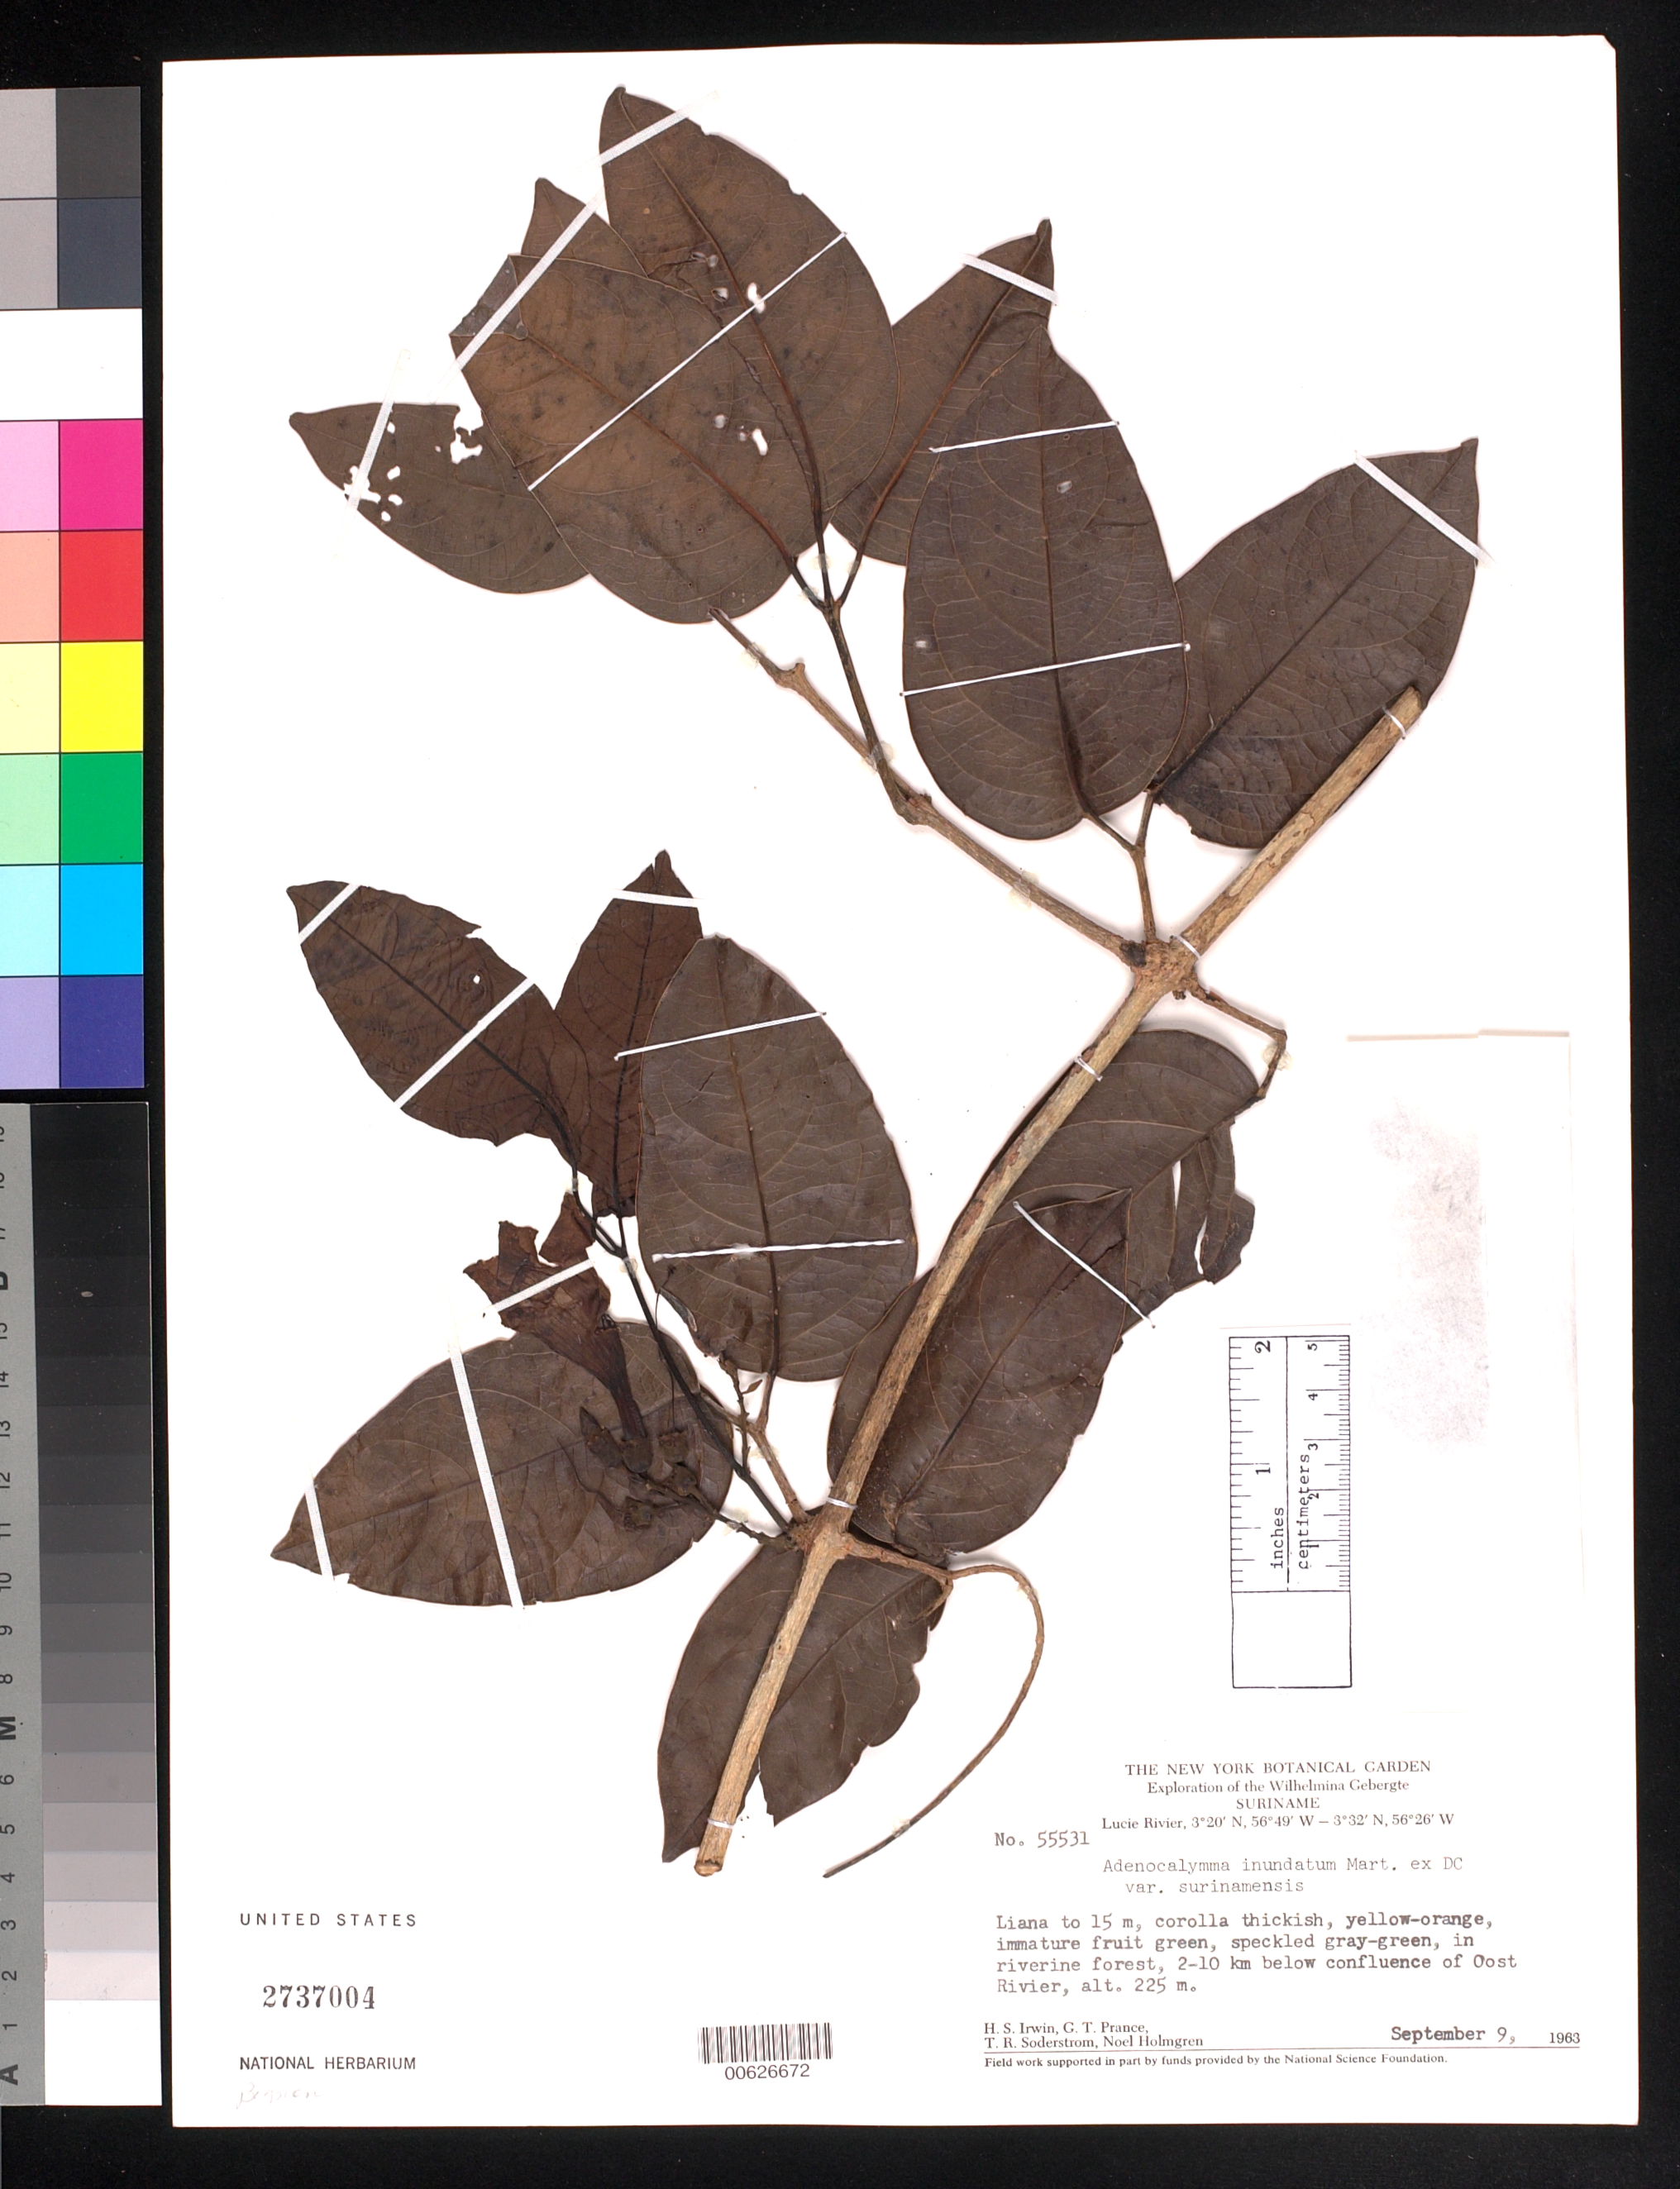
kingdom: Plantae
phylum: Tracheophyta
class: Magnoliopsida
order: Lamiales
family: Bignoniaceae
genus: Adenocalymma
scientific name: Adenocalymma inundatum var. surinamense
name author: Bureau & K. Schum.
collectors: H. Irwin, G. T. Prance, T. R. Soderstrom & N. H. Holmgren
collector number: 55531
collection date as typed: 9-Sep-63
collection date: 1963-09-09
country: Suriname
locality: Lucie R., 2-10 km below confl. with Oost R., Wilhelmina Gebergte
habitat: Riverine forest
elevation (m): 225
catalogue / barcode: US 2737004